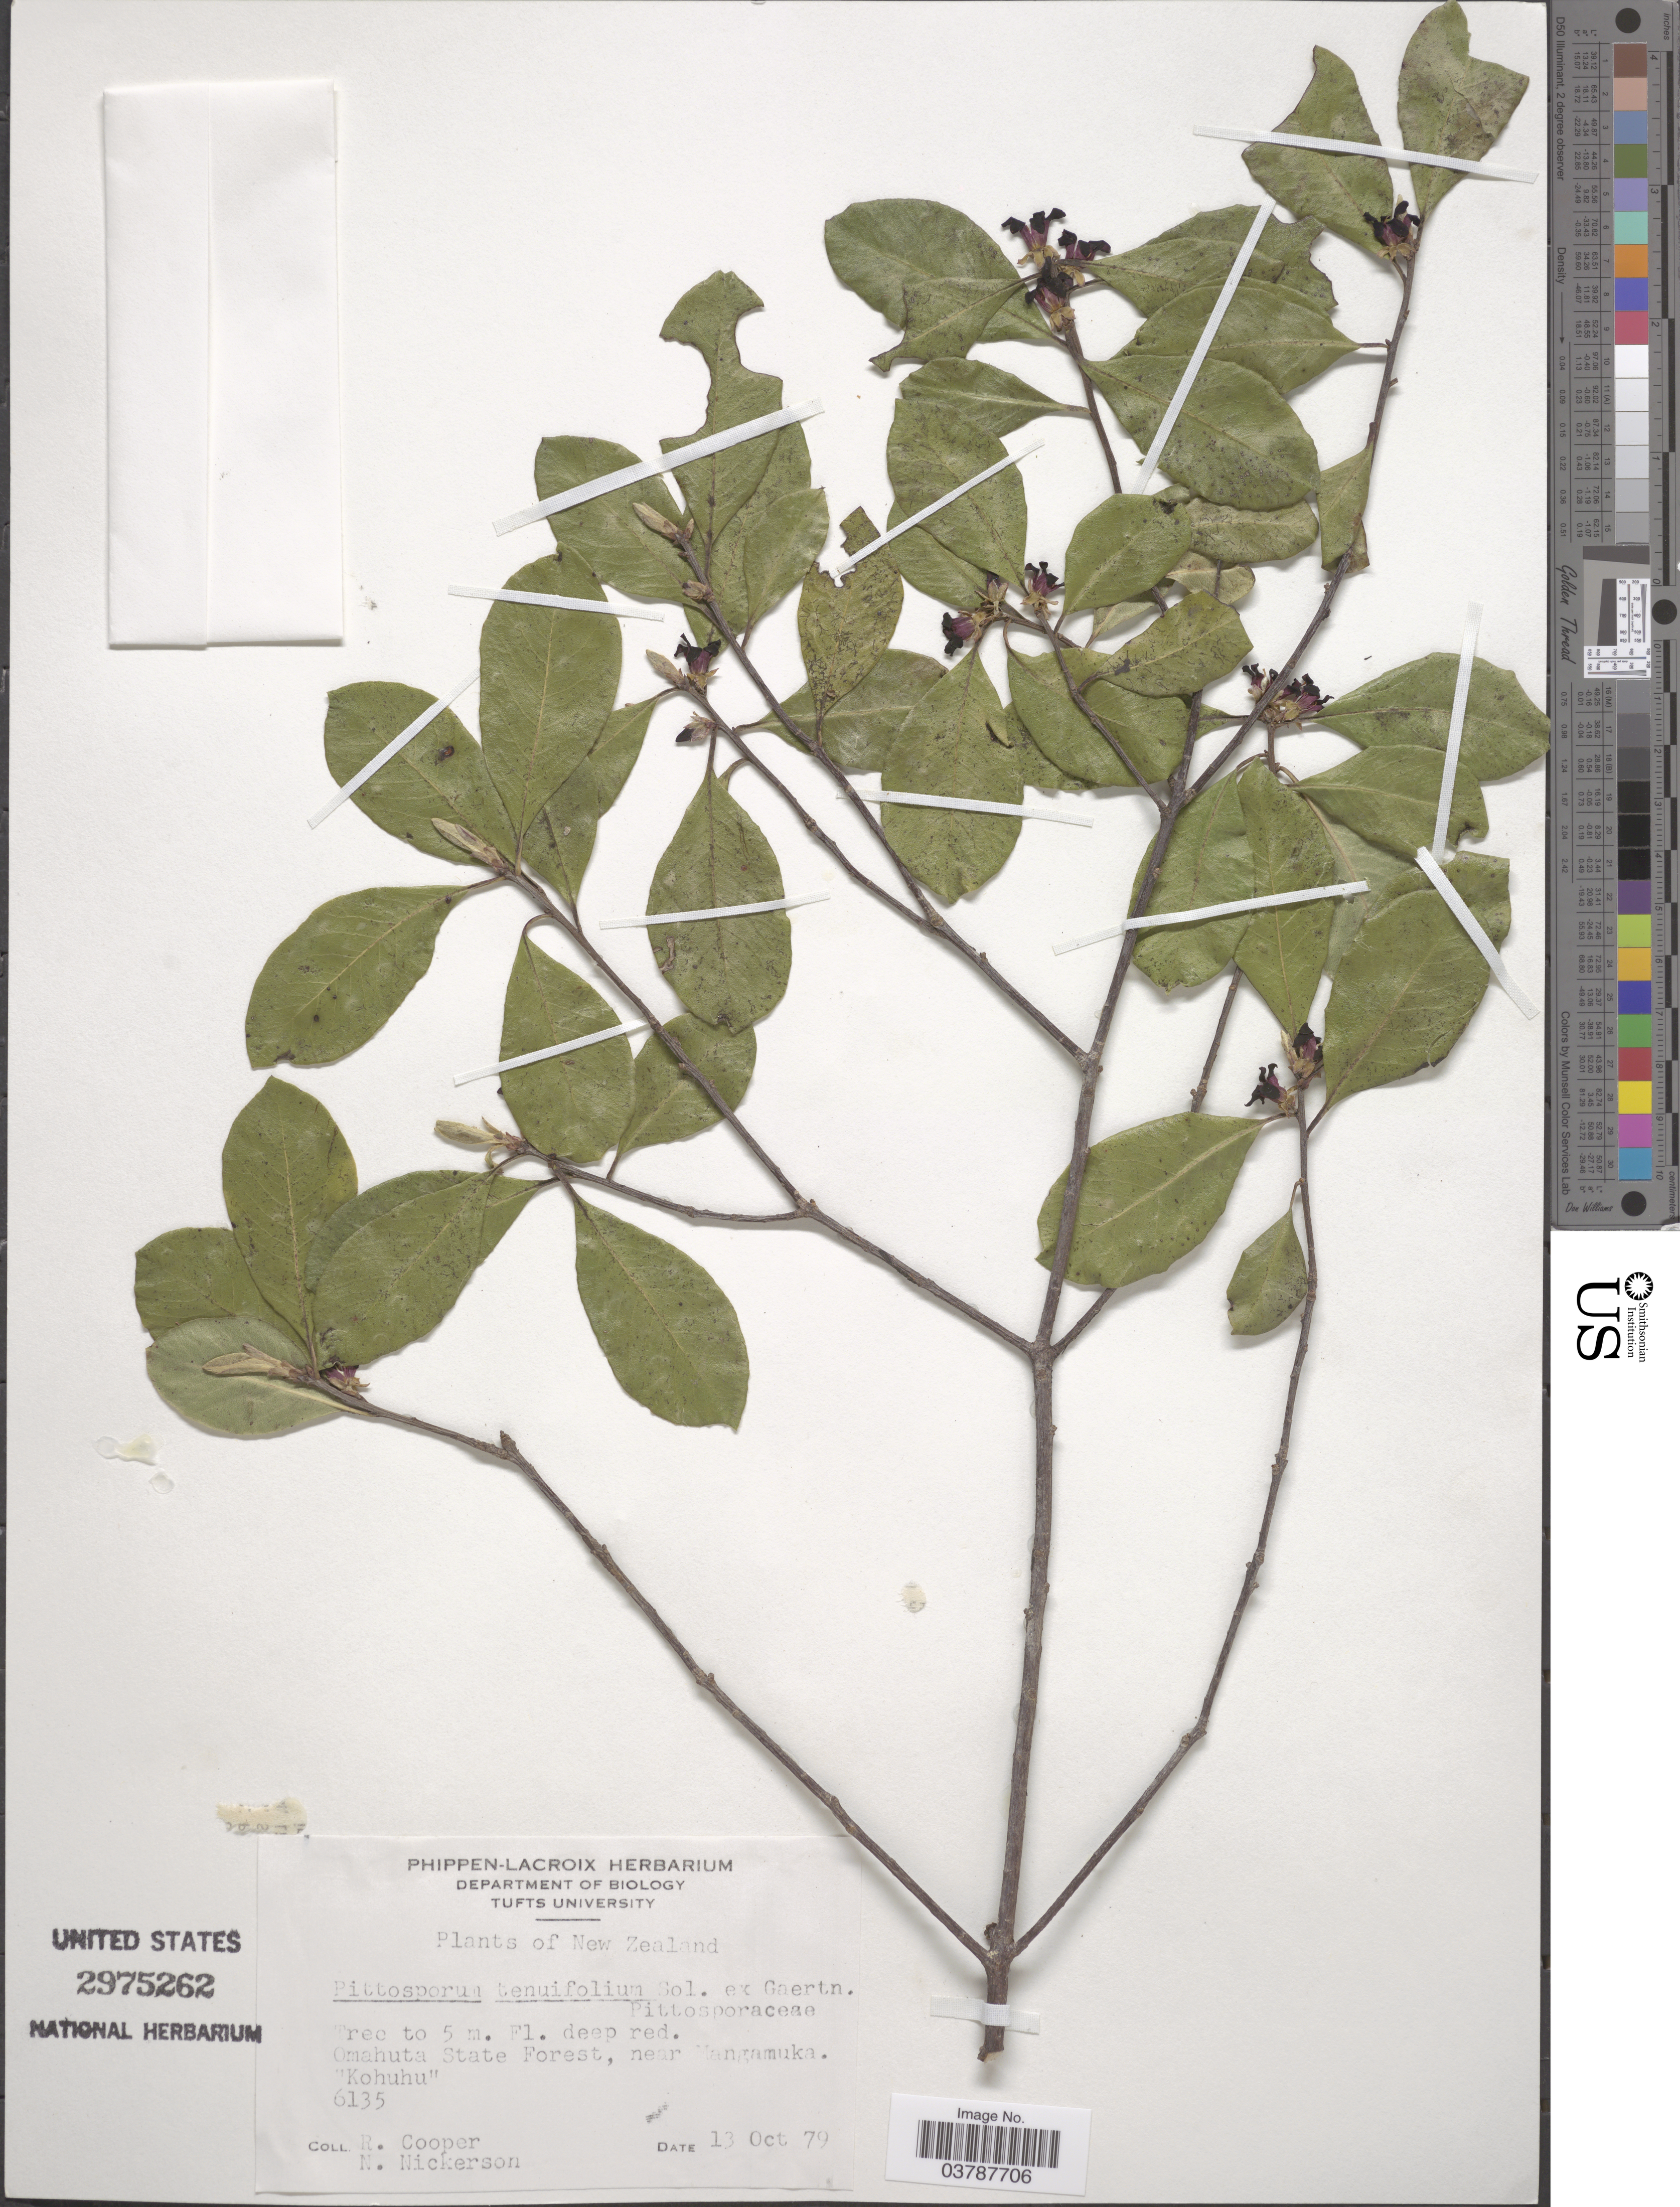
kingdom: Plantae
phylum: Tracheophyta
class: Magnoliopsida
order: Apiales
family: Pittosporaceae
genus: Pittosporum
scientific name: Pittosporum tenuifolium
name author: Gaertn.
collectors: R. Cooper & N. Nickerson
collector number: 6135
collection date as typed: Transcribed d/m/y: 13/10/79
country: New Zealand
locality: Omahuta State Forest, near Mangamuka.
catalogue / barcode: US 2975262